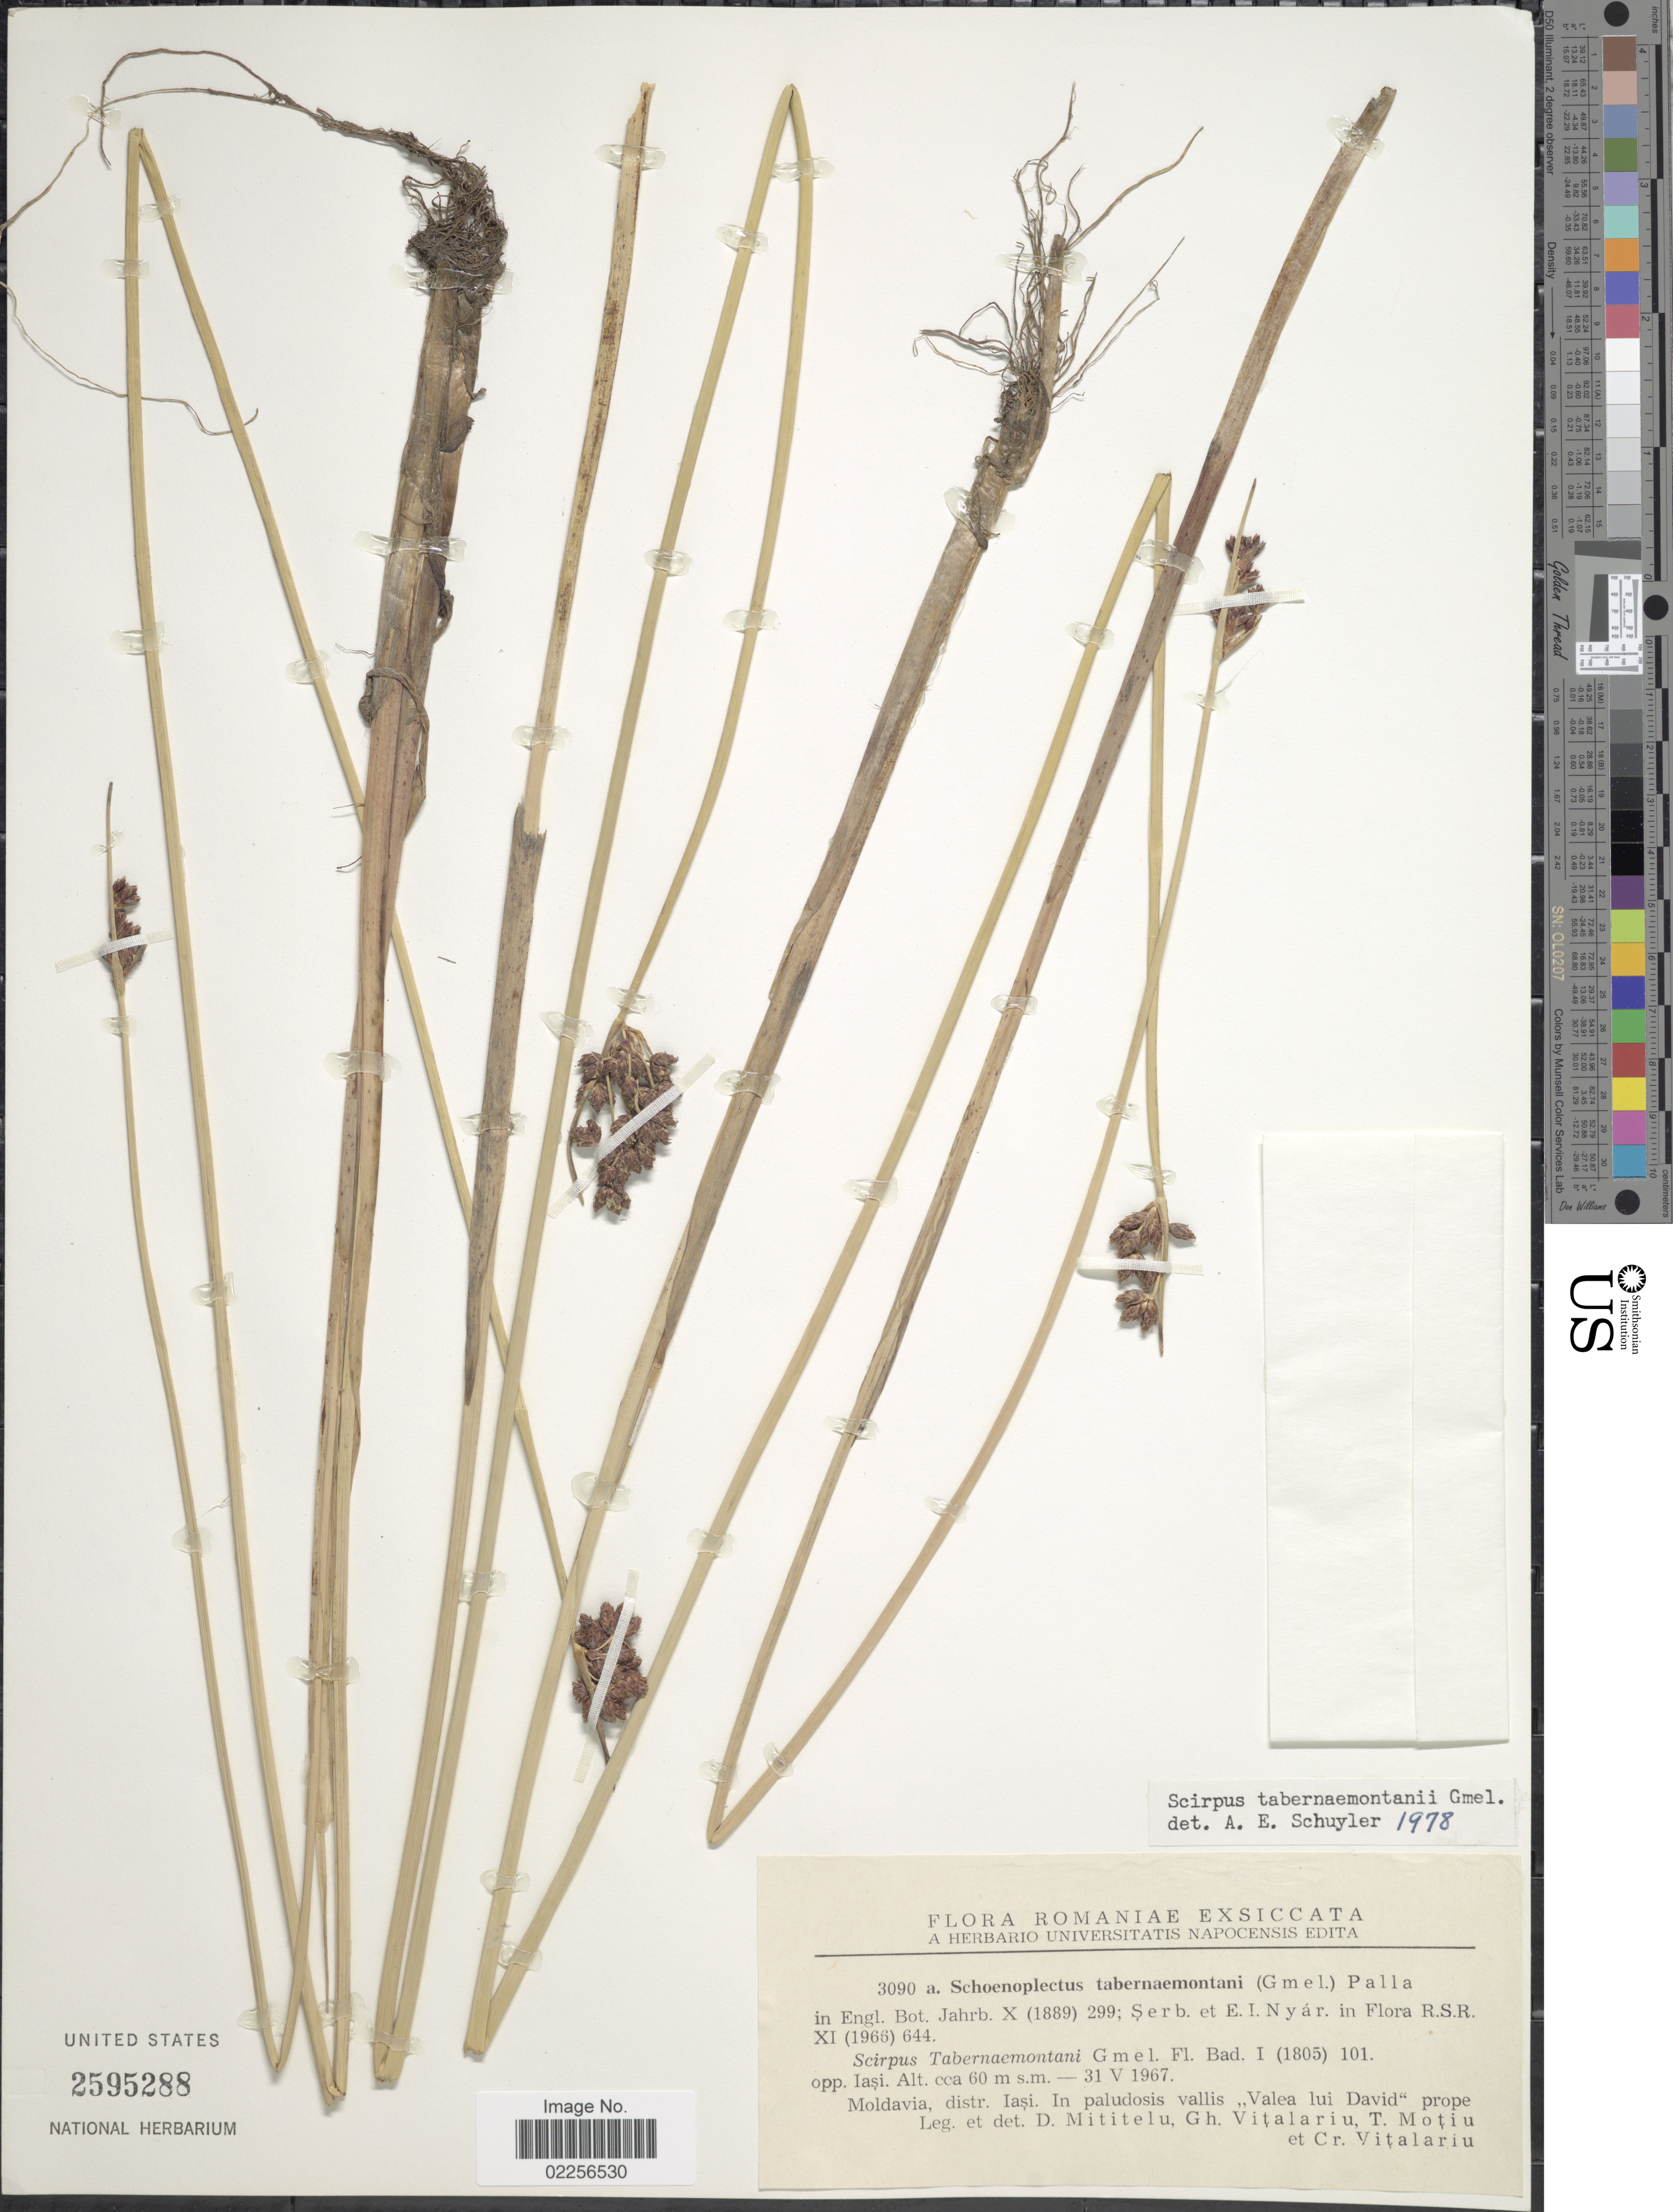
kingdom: Plantae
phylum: Tracheophyta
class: Liliopsida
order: Poales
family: Cyperaceae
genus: Schoenoplectus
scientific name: Schoenoplectus tabernaemontani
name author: (C.C. Gmel.) Palla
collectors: D. Mititelu, G. Vitalariu, T. Motiu & C. Vitalariu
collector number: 3090a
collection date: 1967-05-31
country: Romania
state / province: Iasi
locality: Moldavia, vallis Valea lui Davis prope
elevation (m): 60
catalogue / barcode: US 2595288